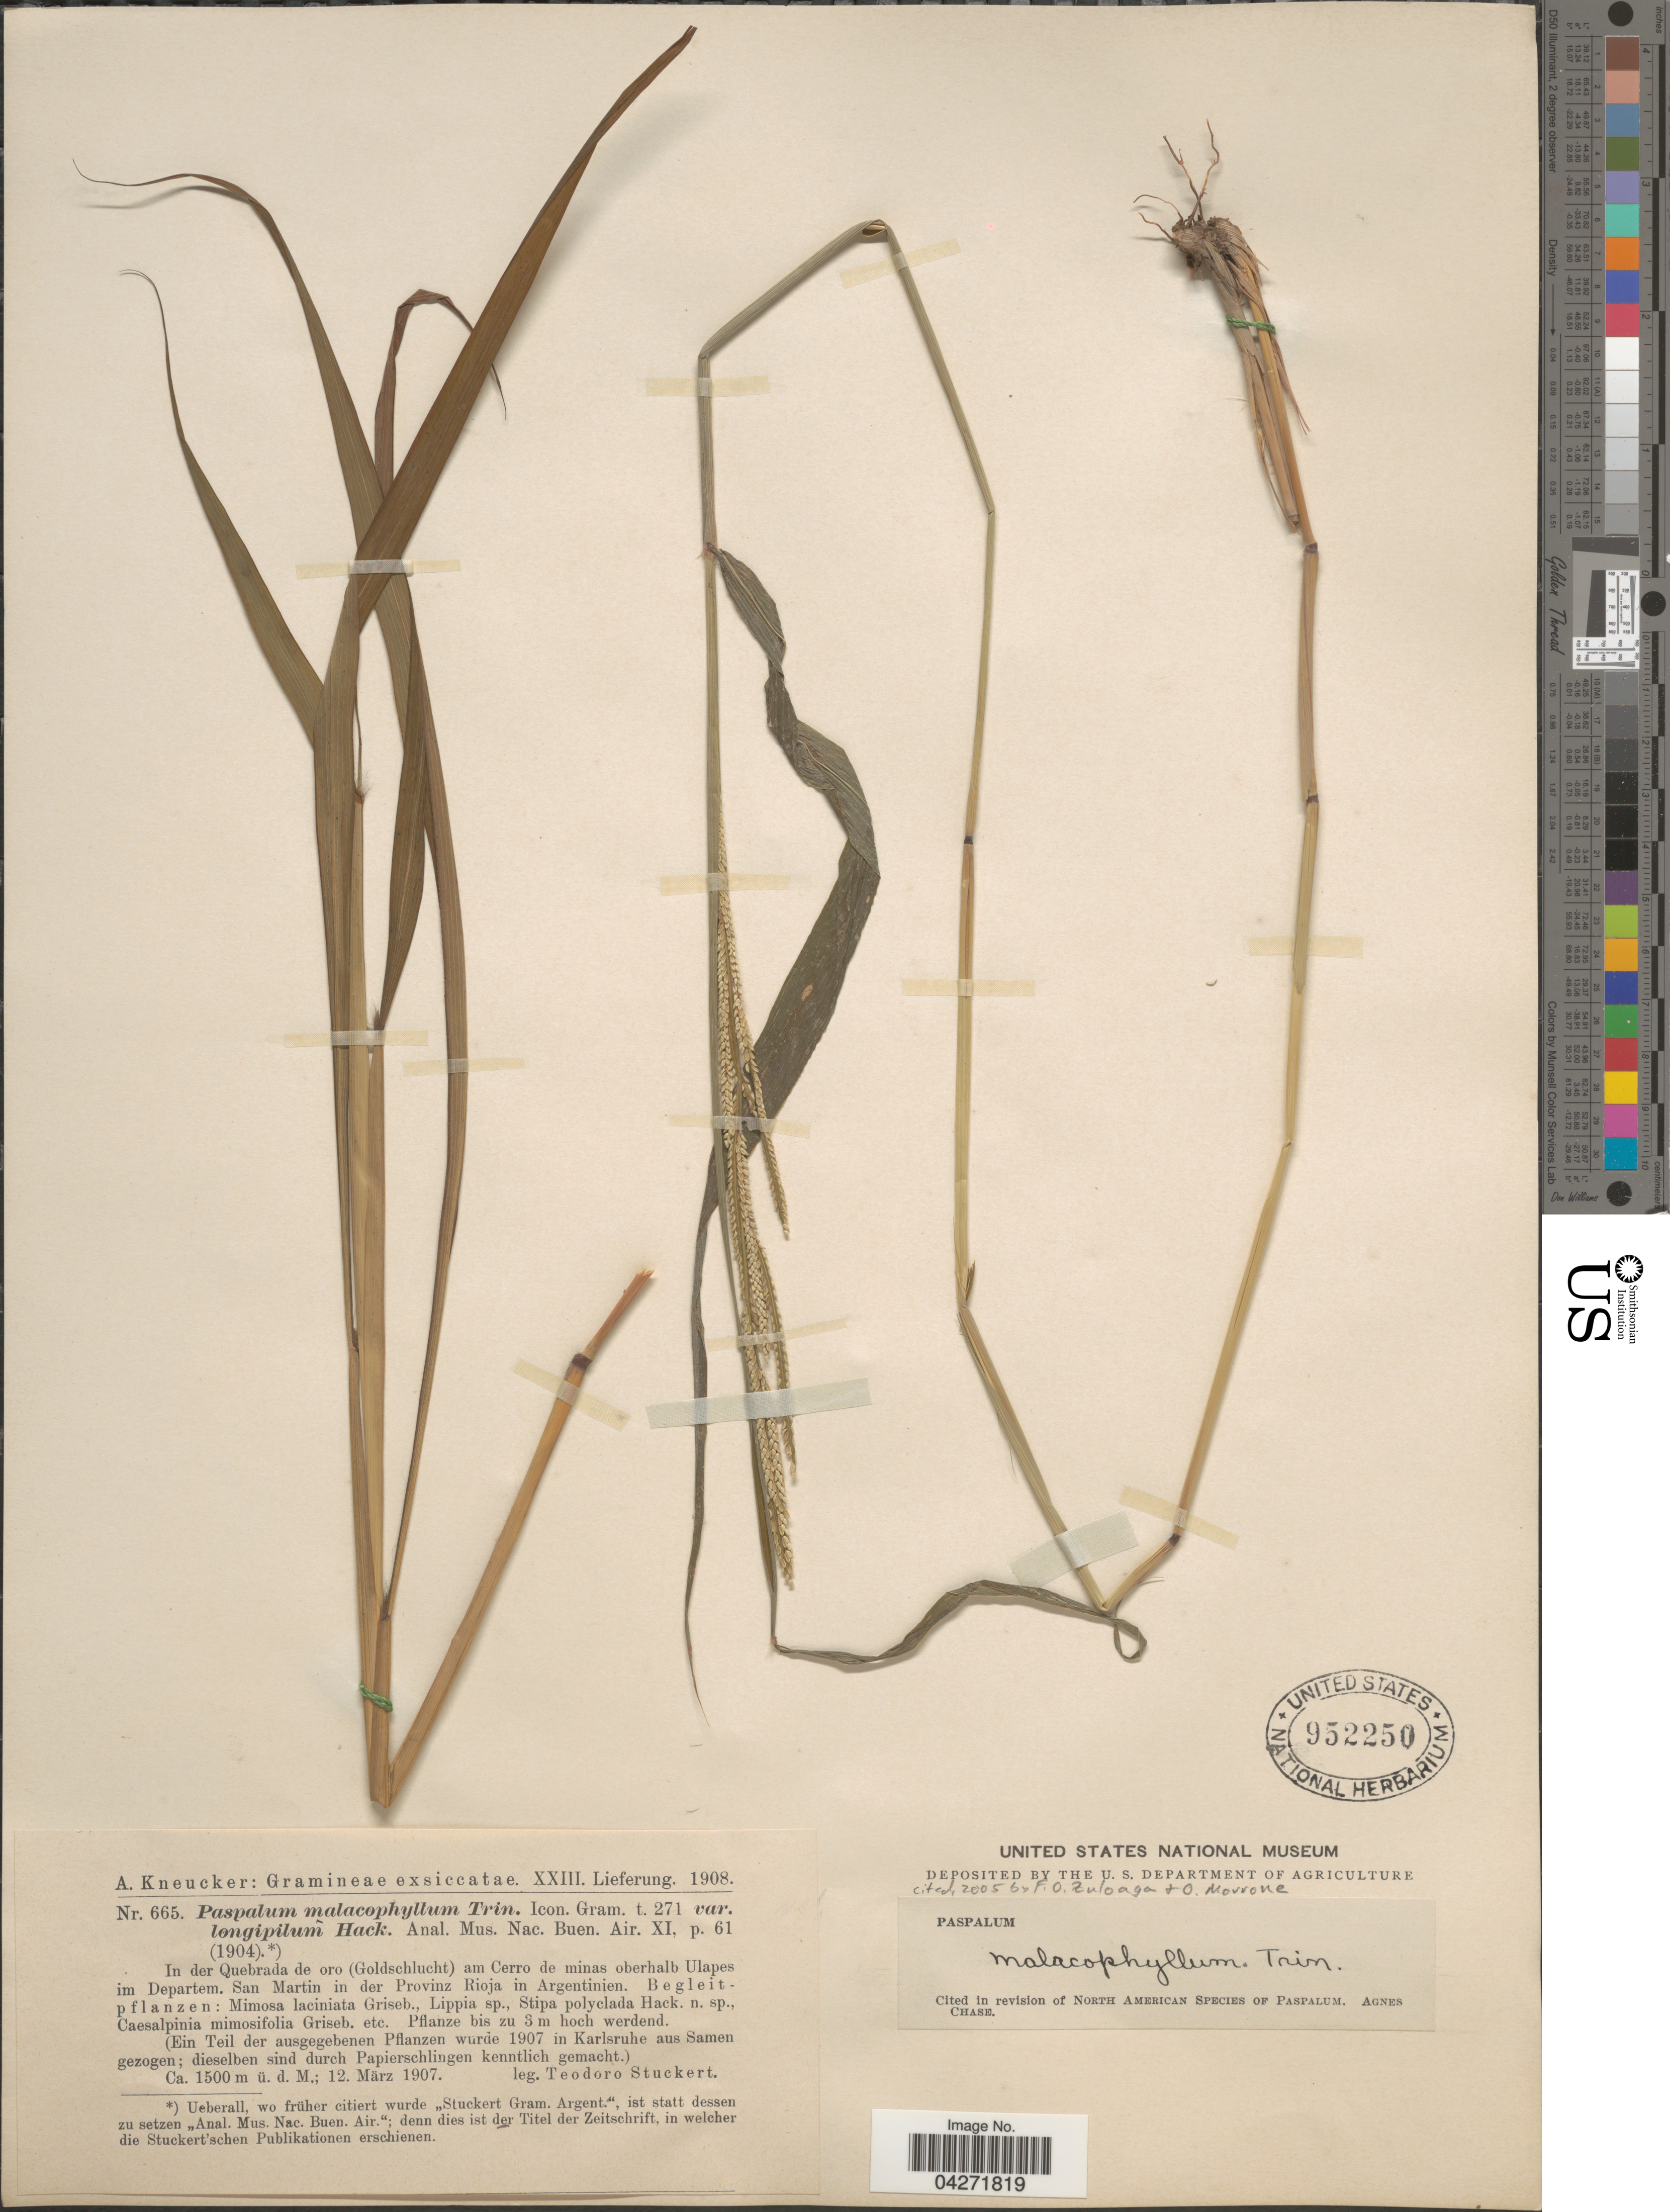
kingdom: Plantae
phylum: Tracheophyta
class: Liliopsida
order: Poales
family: Poaceae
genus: Paspalum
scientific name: Paspalum malacophyllum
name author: Trin.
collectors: T. Stuckert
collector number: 665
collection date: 1907-03-12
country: Argentina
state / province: La Rioja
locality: In der Quebrada de oro (Goldschlucht) am Cerro de minas oberhalb Ulapes im Departem. San Martin.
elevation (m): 1500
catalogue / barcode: US 952250